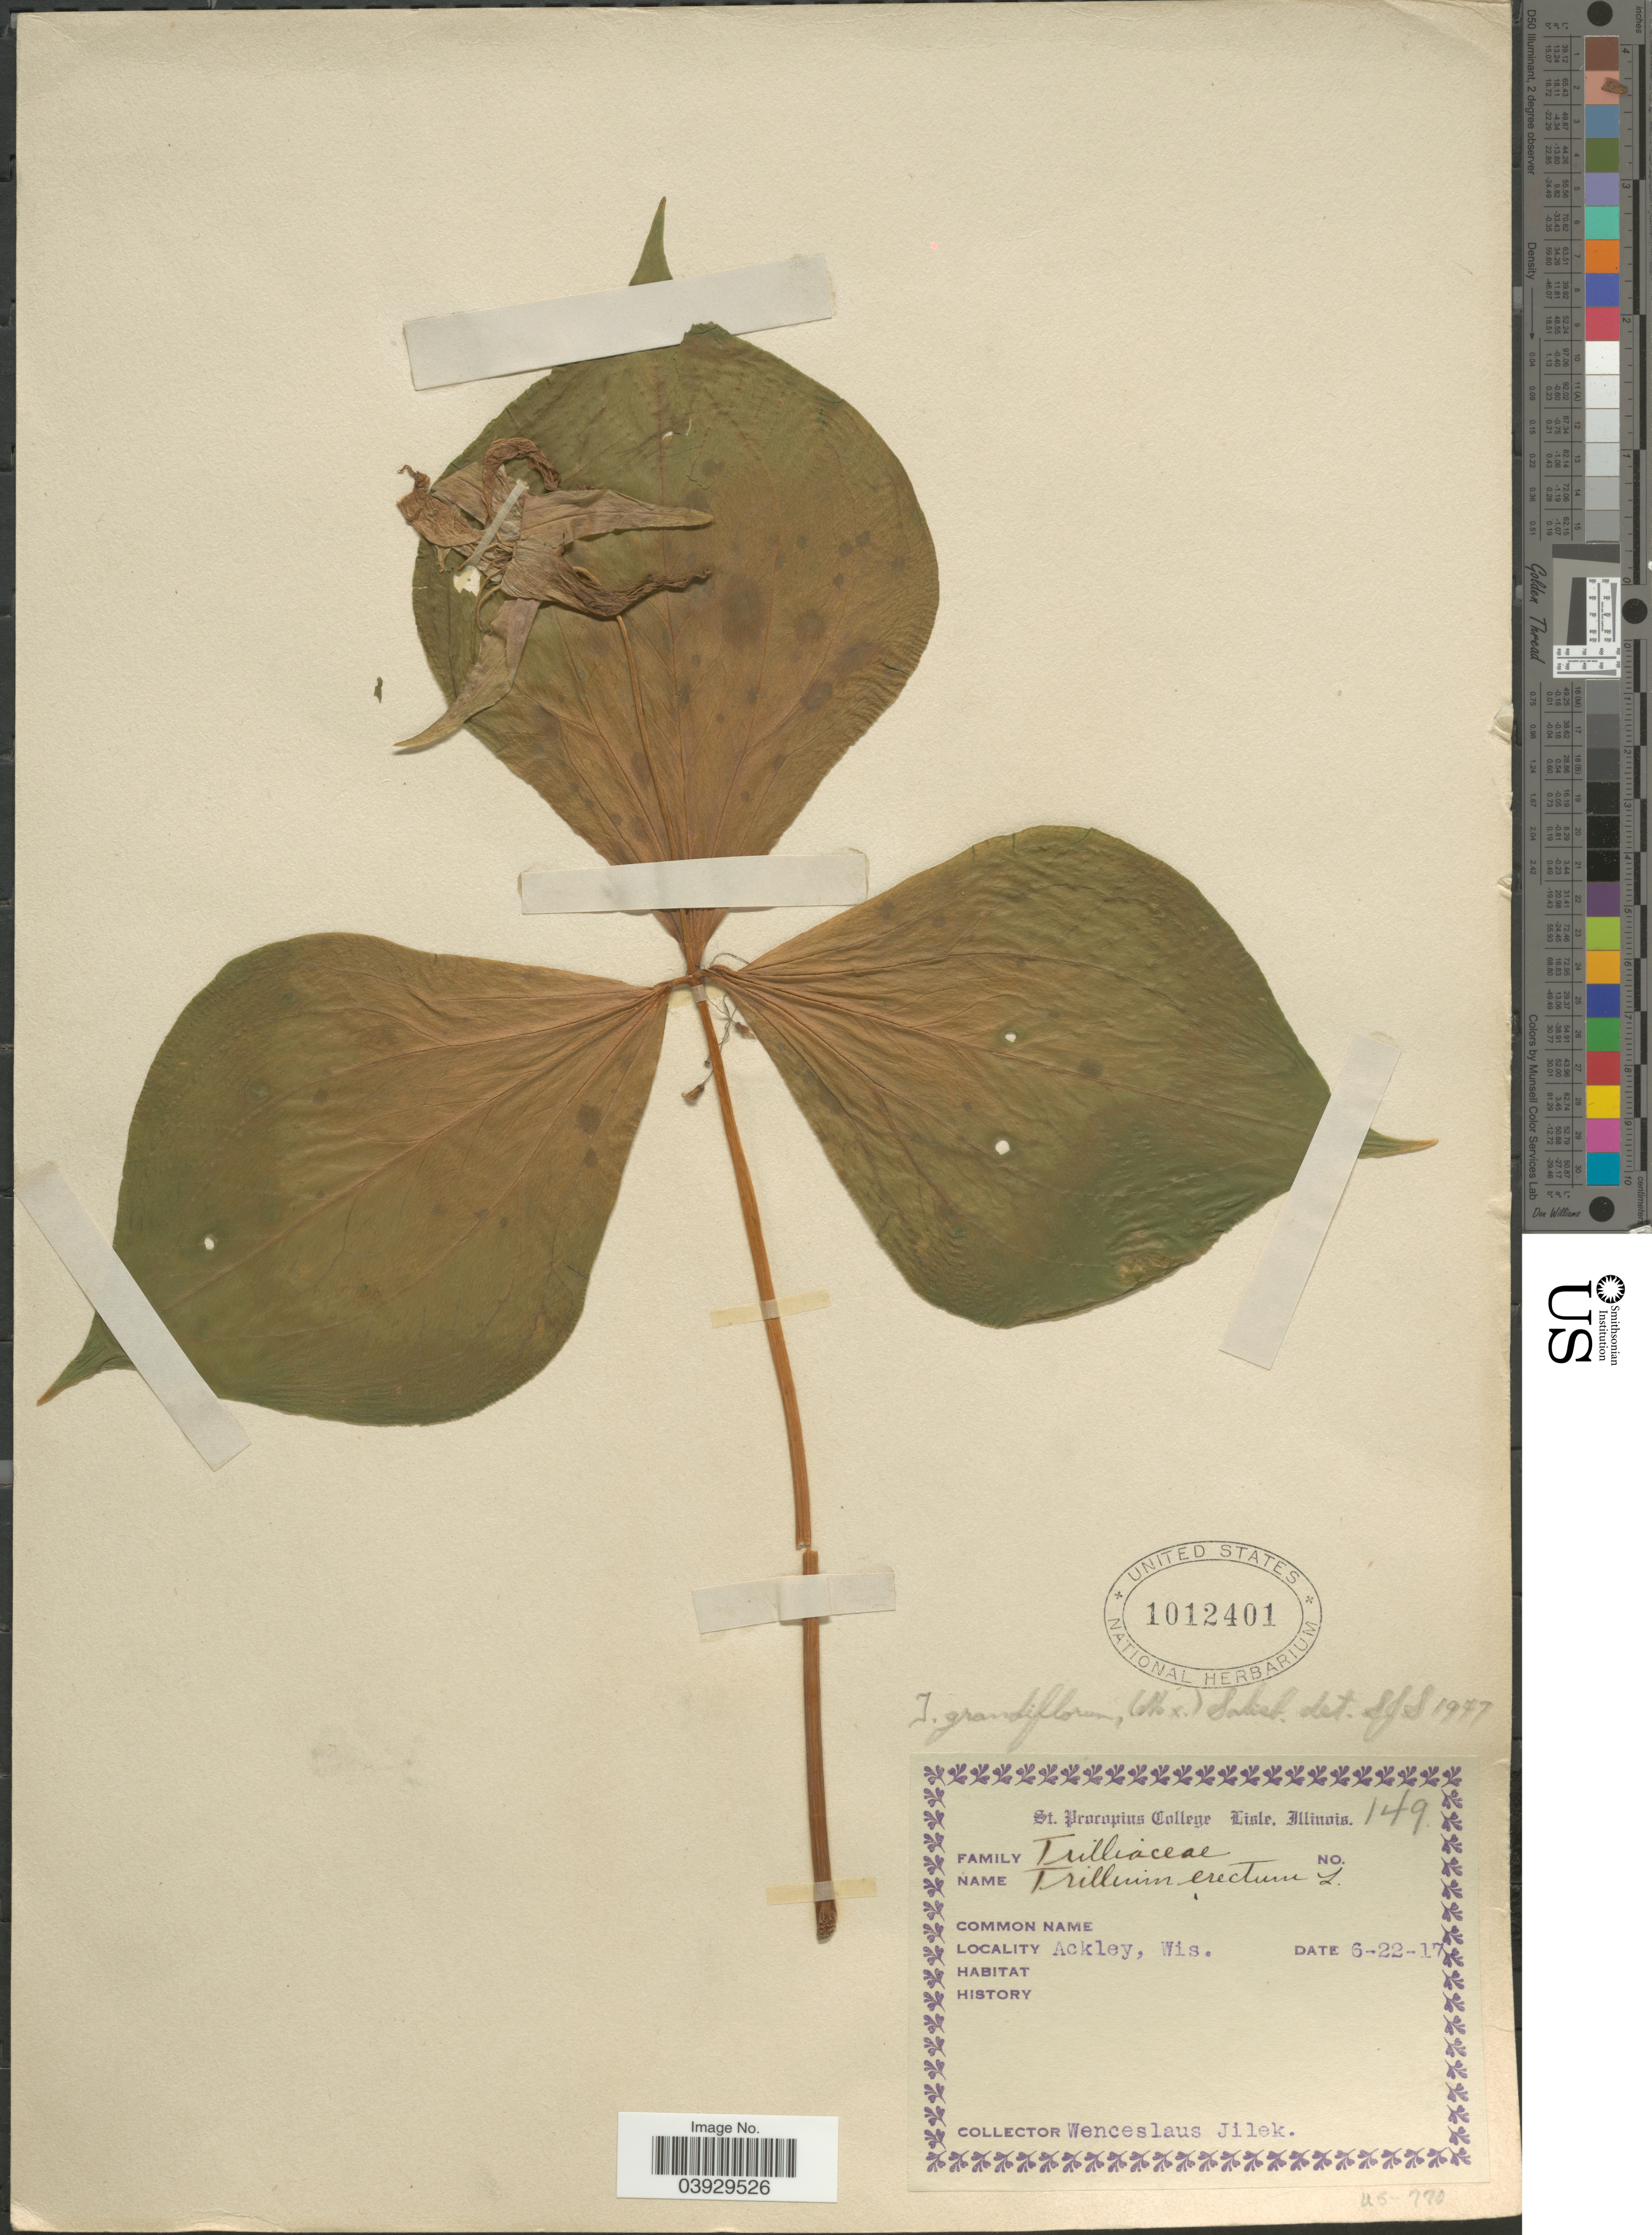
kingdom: Plantae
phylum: Tracheophyta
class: Liliopsida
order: Liliales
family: Melanthiaceae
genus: Trillium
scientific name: Trillium grandiflorum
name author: (Michx.) Salisb.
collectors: W. Jilek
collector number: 149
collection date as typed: Transcribed d/m/y: 22/6/17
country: United States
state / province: Wisconsin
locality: Ackley.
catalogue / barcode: US 1012401